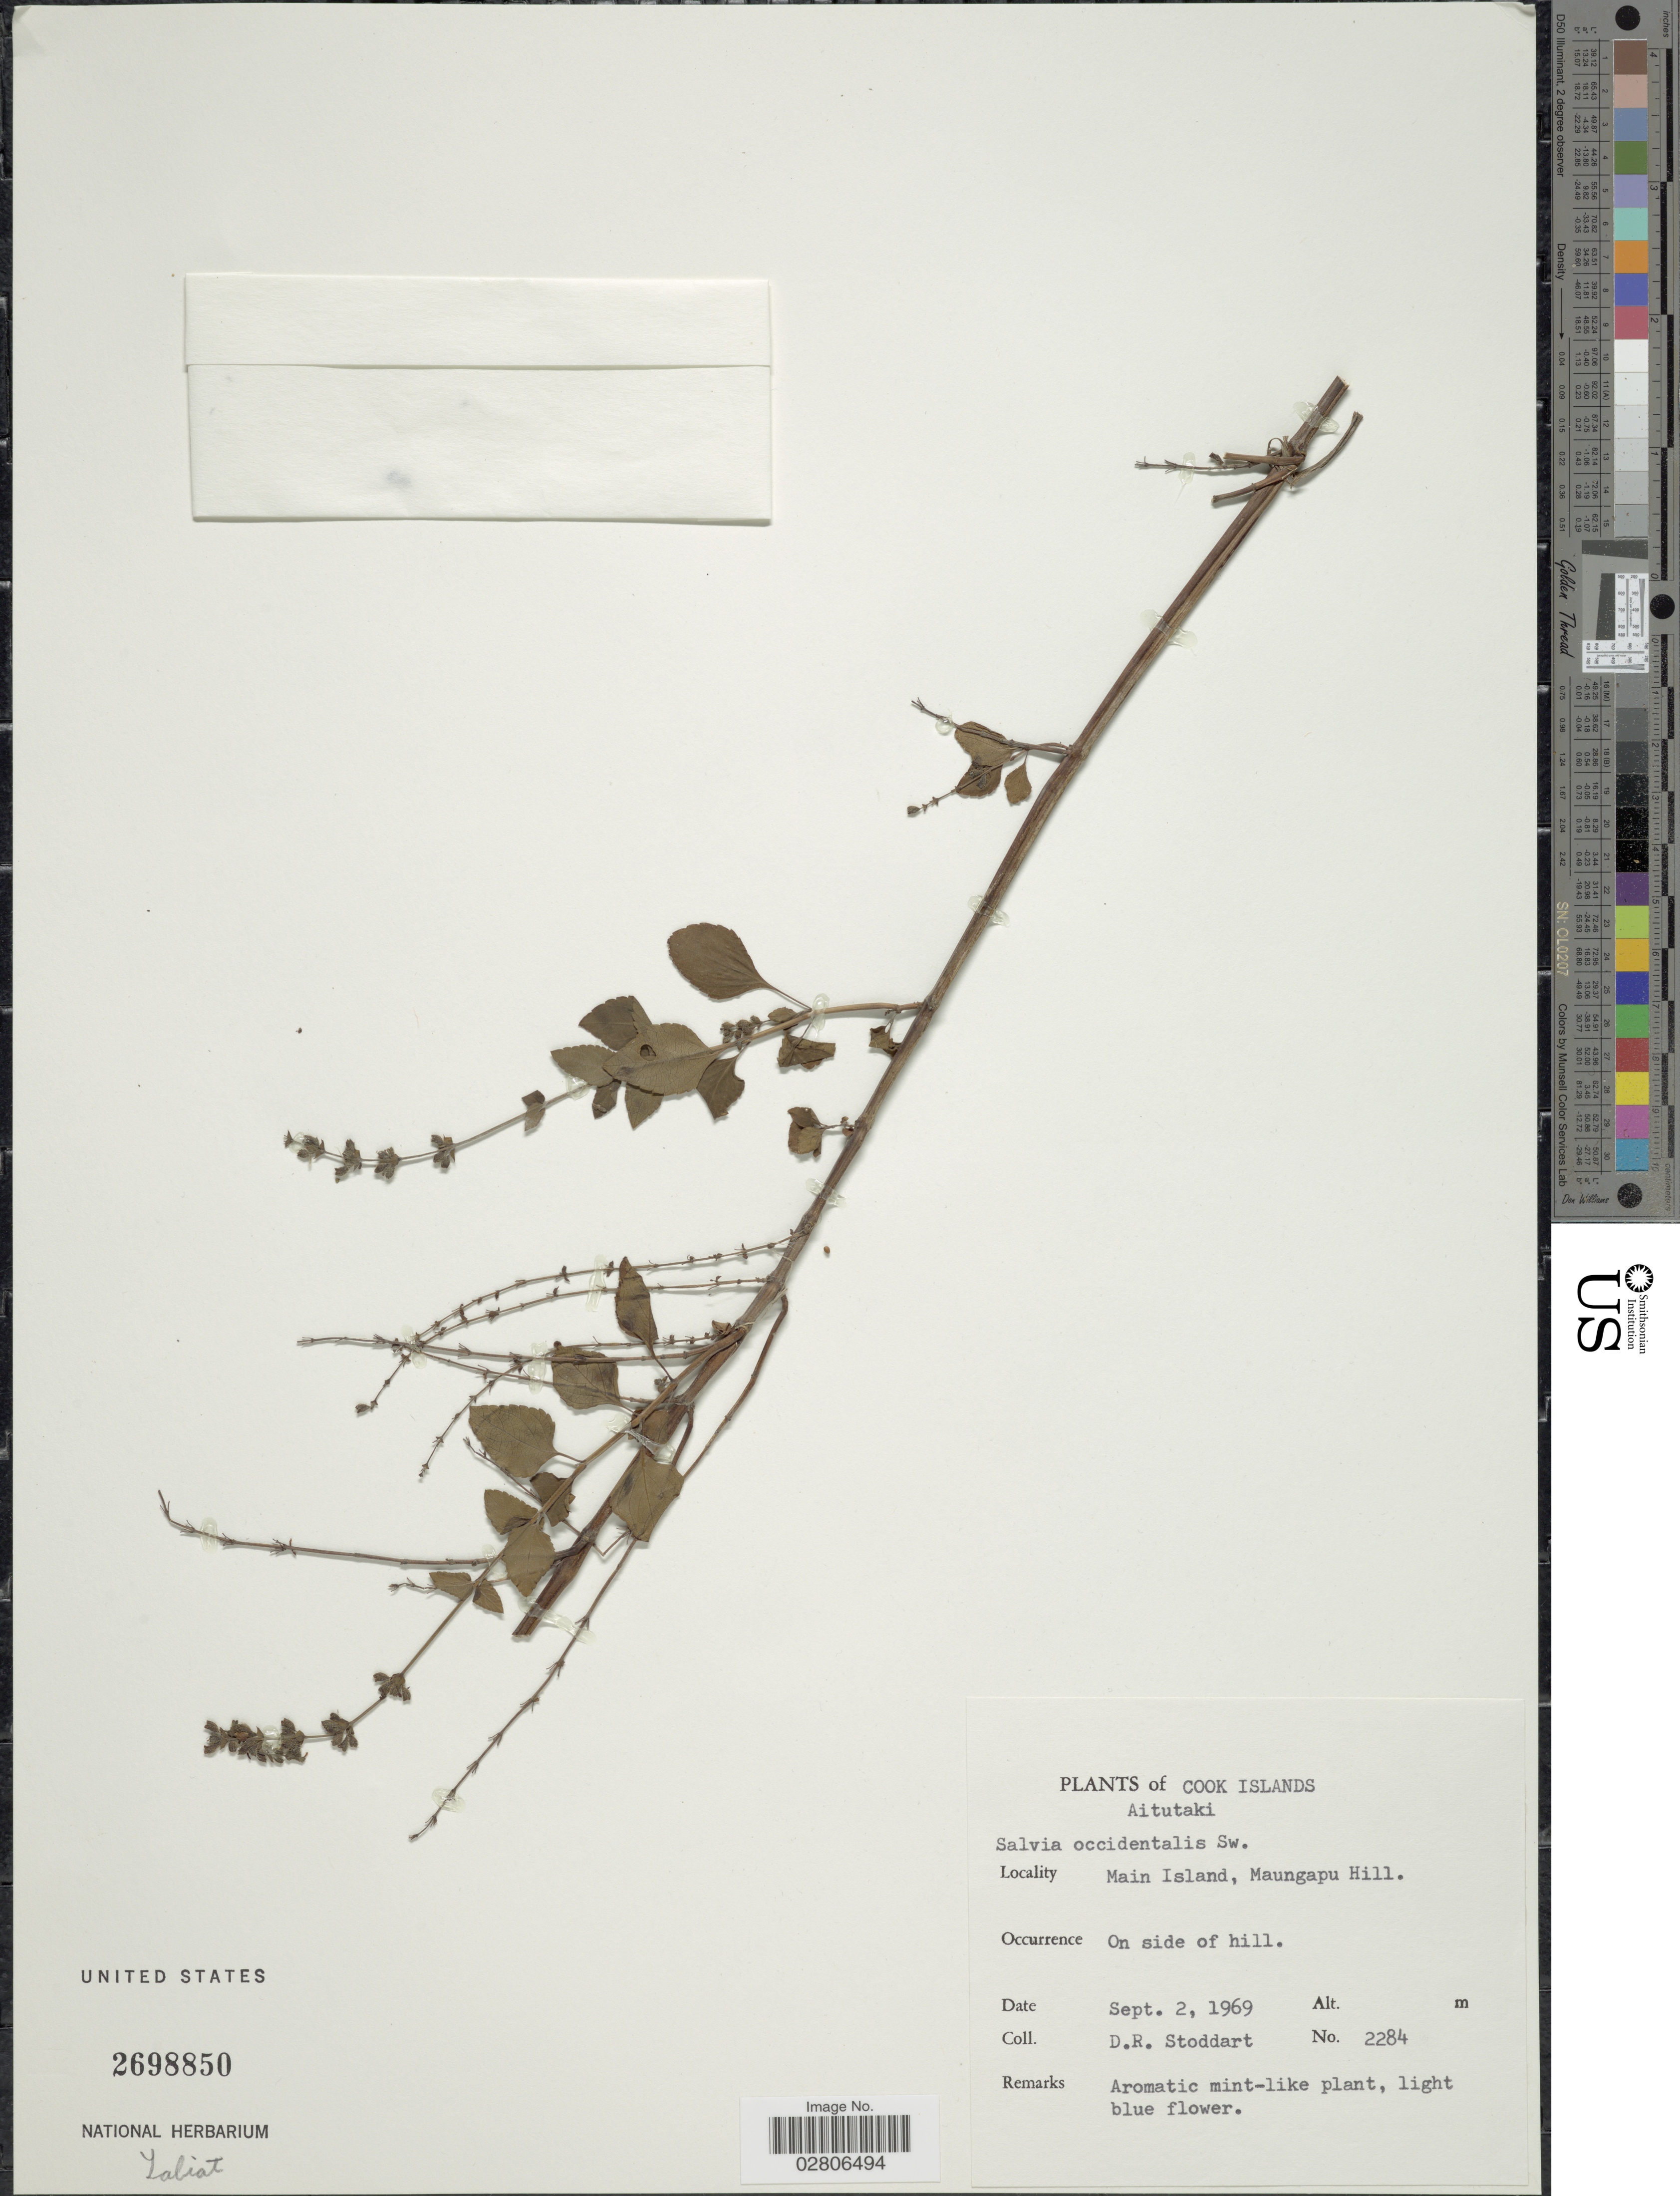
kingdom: Plantae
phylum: Tracheophyta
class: Magnoliopsida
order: Lamiales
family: Lamiaceae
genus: Salvia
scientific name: Salvia occidentalis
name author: Sw.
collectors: D. R. Stoddart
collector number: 2284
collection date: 1969-09-02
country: Cook Islands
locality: Aitutaki. Main Island, Maungapu hill.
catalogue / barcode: US 2698850